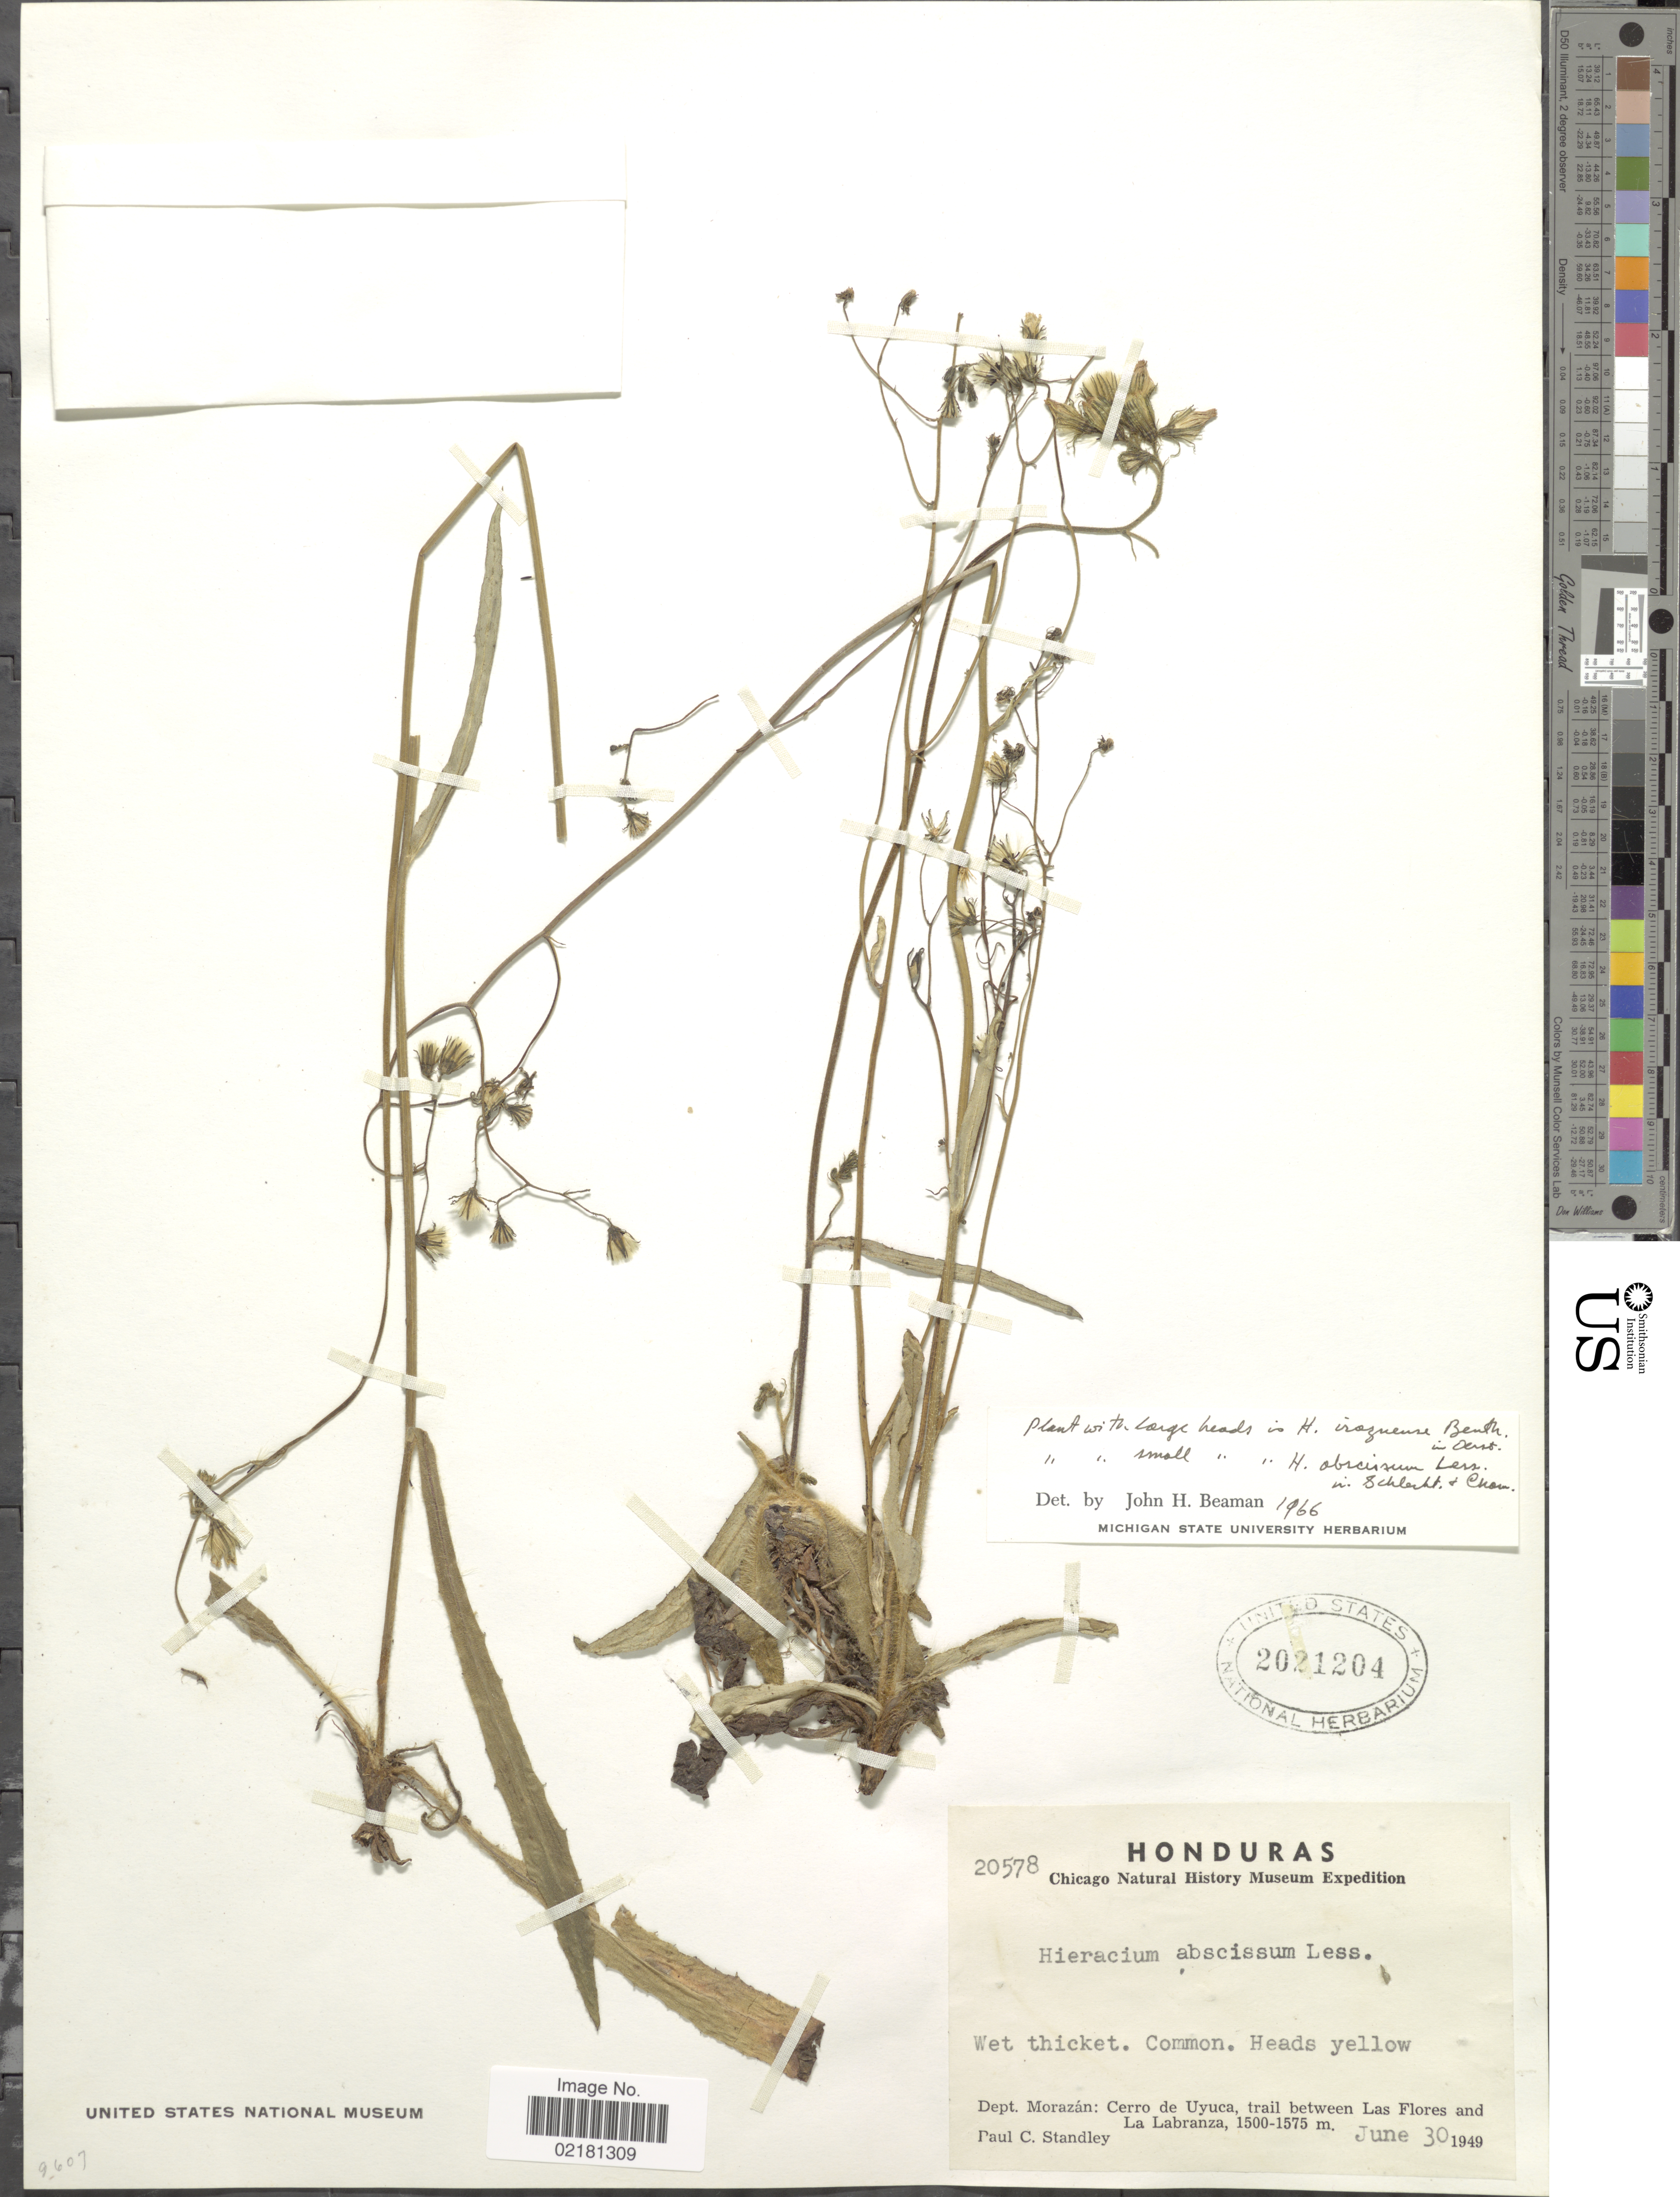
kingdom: Plantae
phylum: Tracheophyta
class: Magnoliopsida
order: Asterales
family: Asteraceae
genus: Hieracium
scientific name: Hieracium abscissum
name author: Less.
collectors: P. C. Standley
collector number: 20578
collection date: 1949-06-30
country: Honduras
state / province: Fco. Morazán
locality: Dept. Morazan: Cerro de Uyuca, trail between Las Flores and La Labranza.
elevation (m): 1500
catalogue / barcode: US 2021204